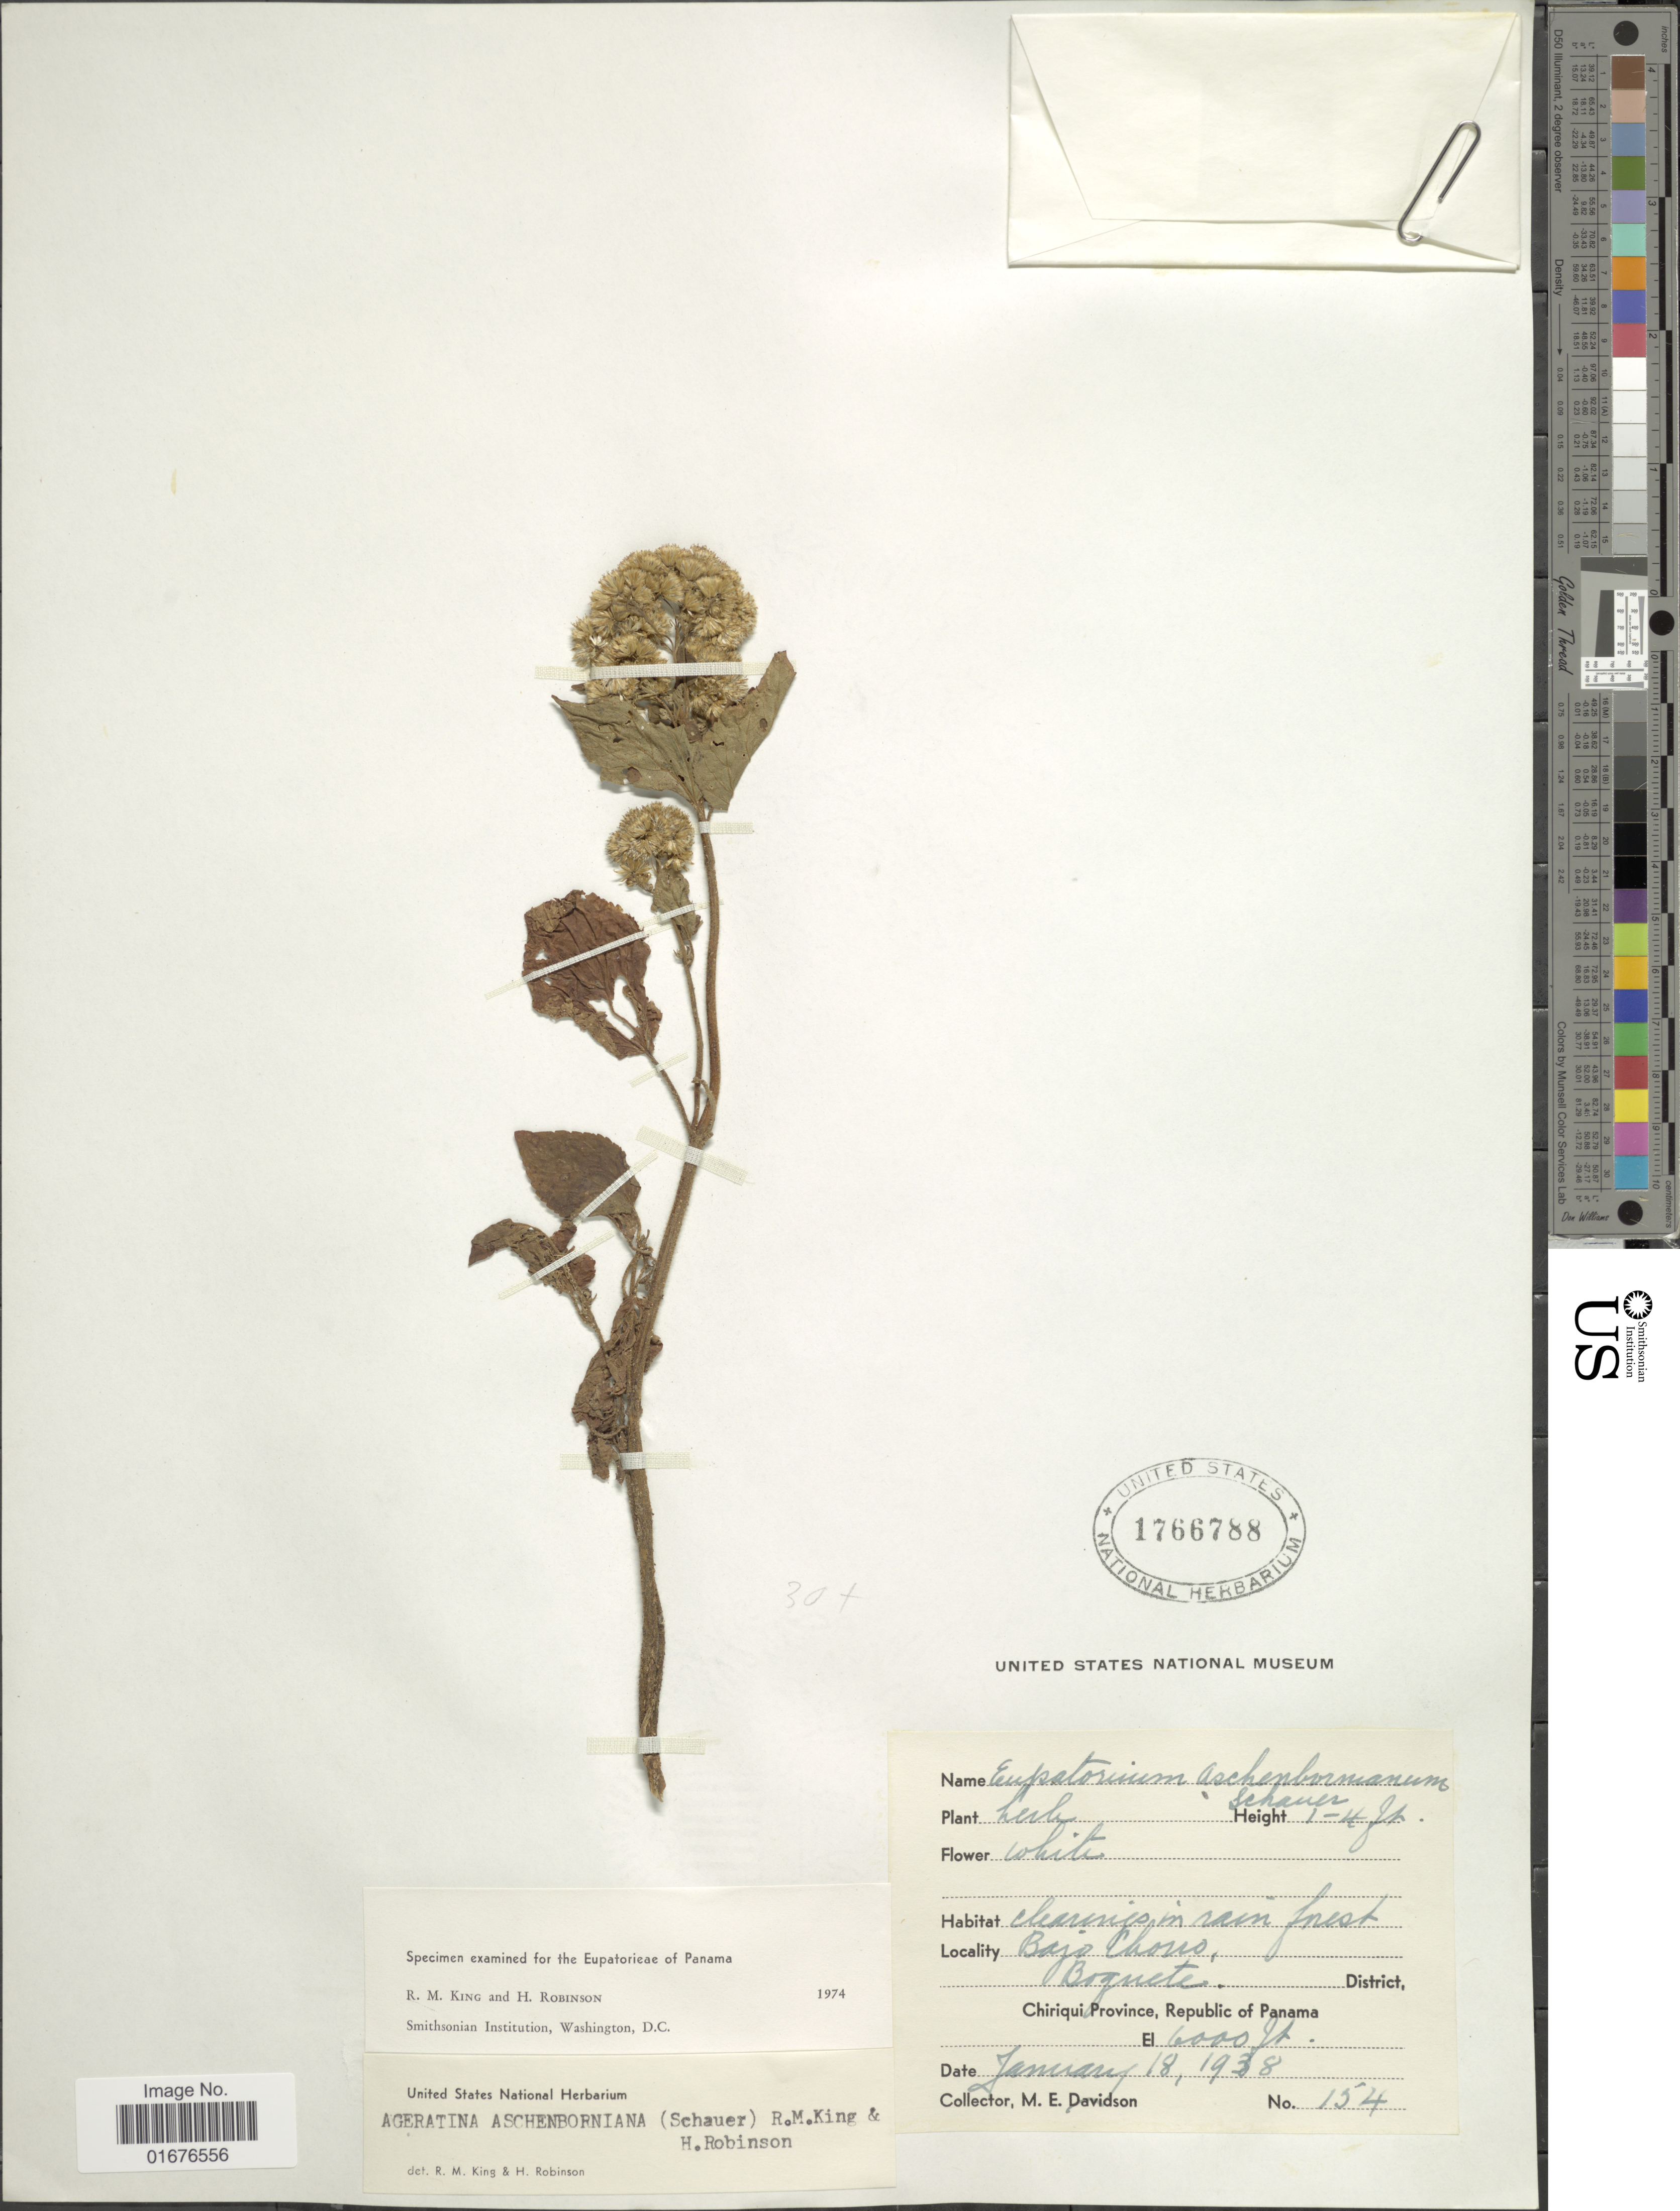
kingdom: Plantae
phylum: Tracheophyta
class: Magnoliopsida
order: Asterales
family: Asteraceae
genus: Ageratina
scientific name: Ageratina pichinchensis var. bustamenta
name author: (DC.) R.M. King & H. Rob.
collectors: M. E. Davidson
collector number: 154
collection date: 1938-01-18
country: Panama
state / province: Chiriqui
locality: Bajo Chorro Boquete District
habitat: Clearings in rain forest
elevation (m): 1829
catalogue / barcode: US 1766788